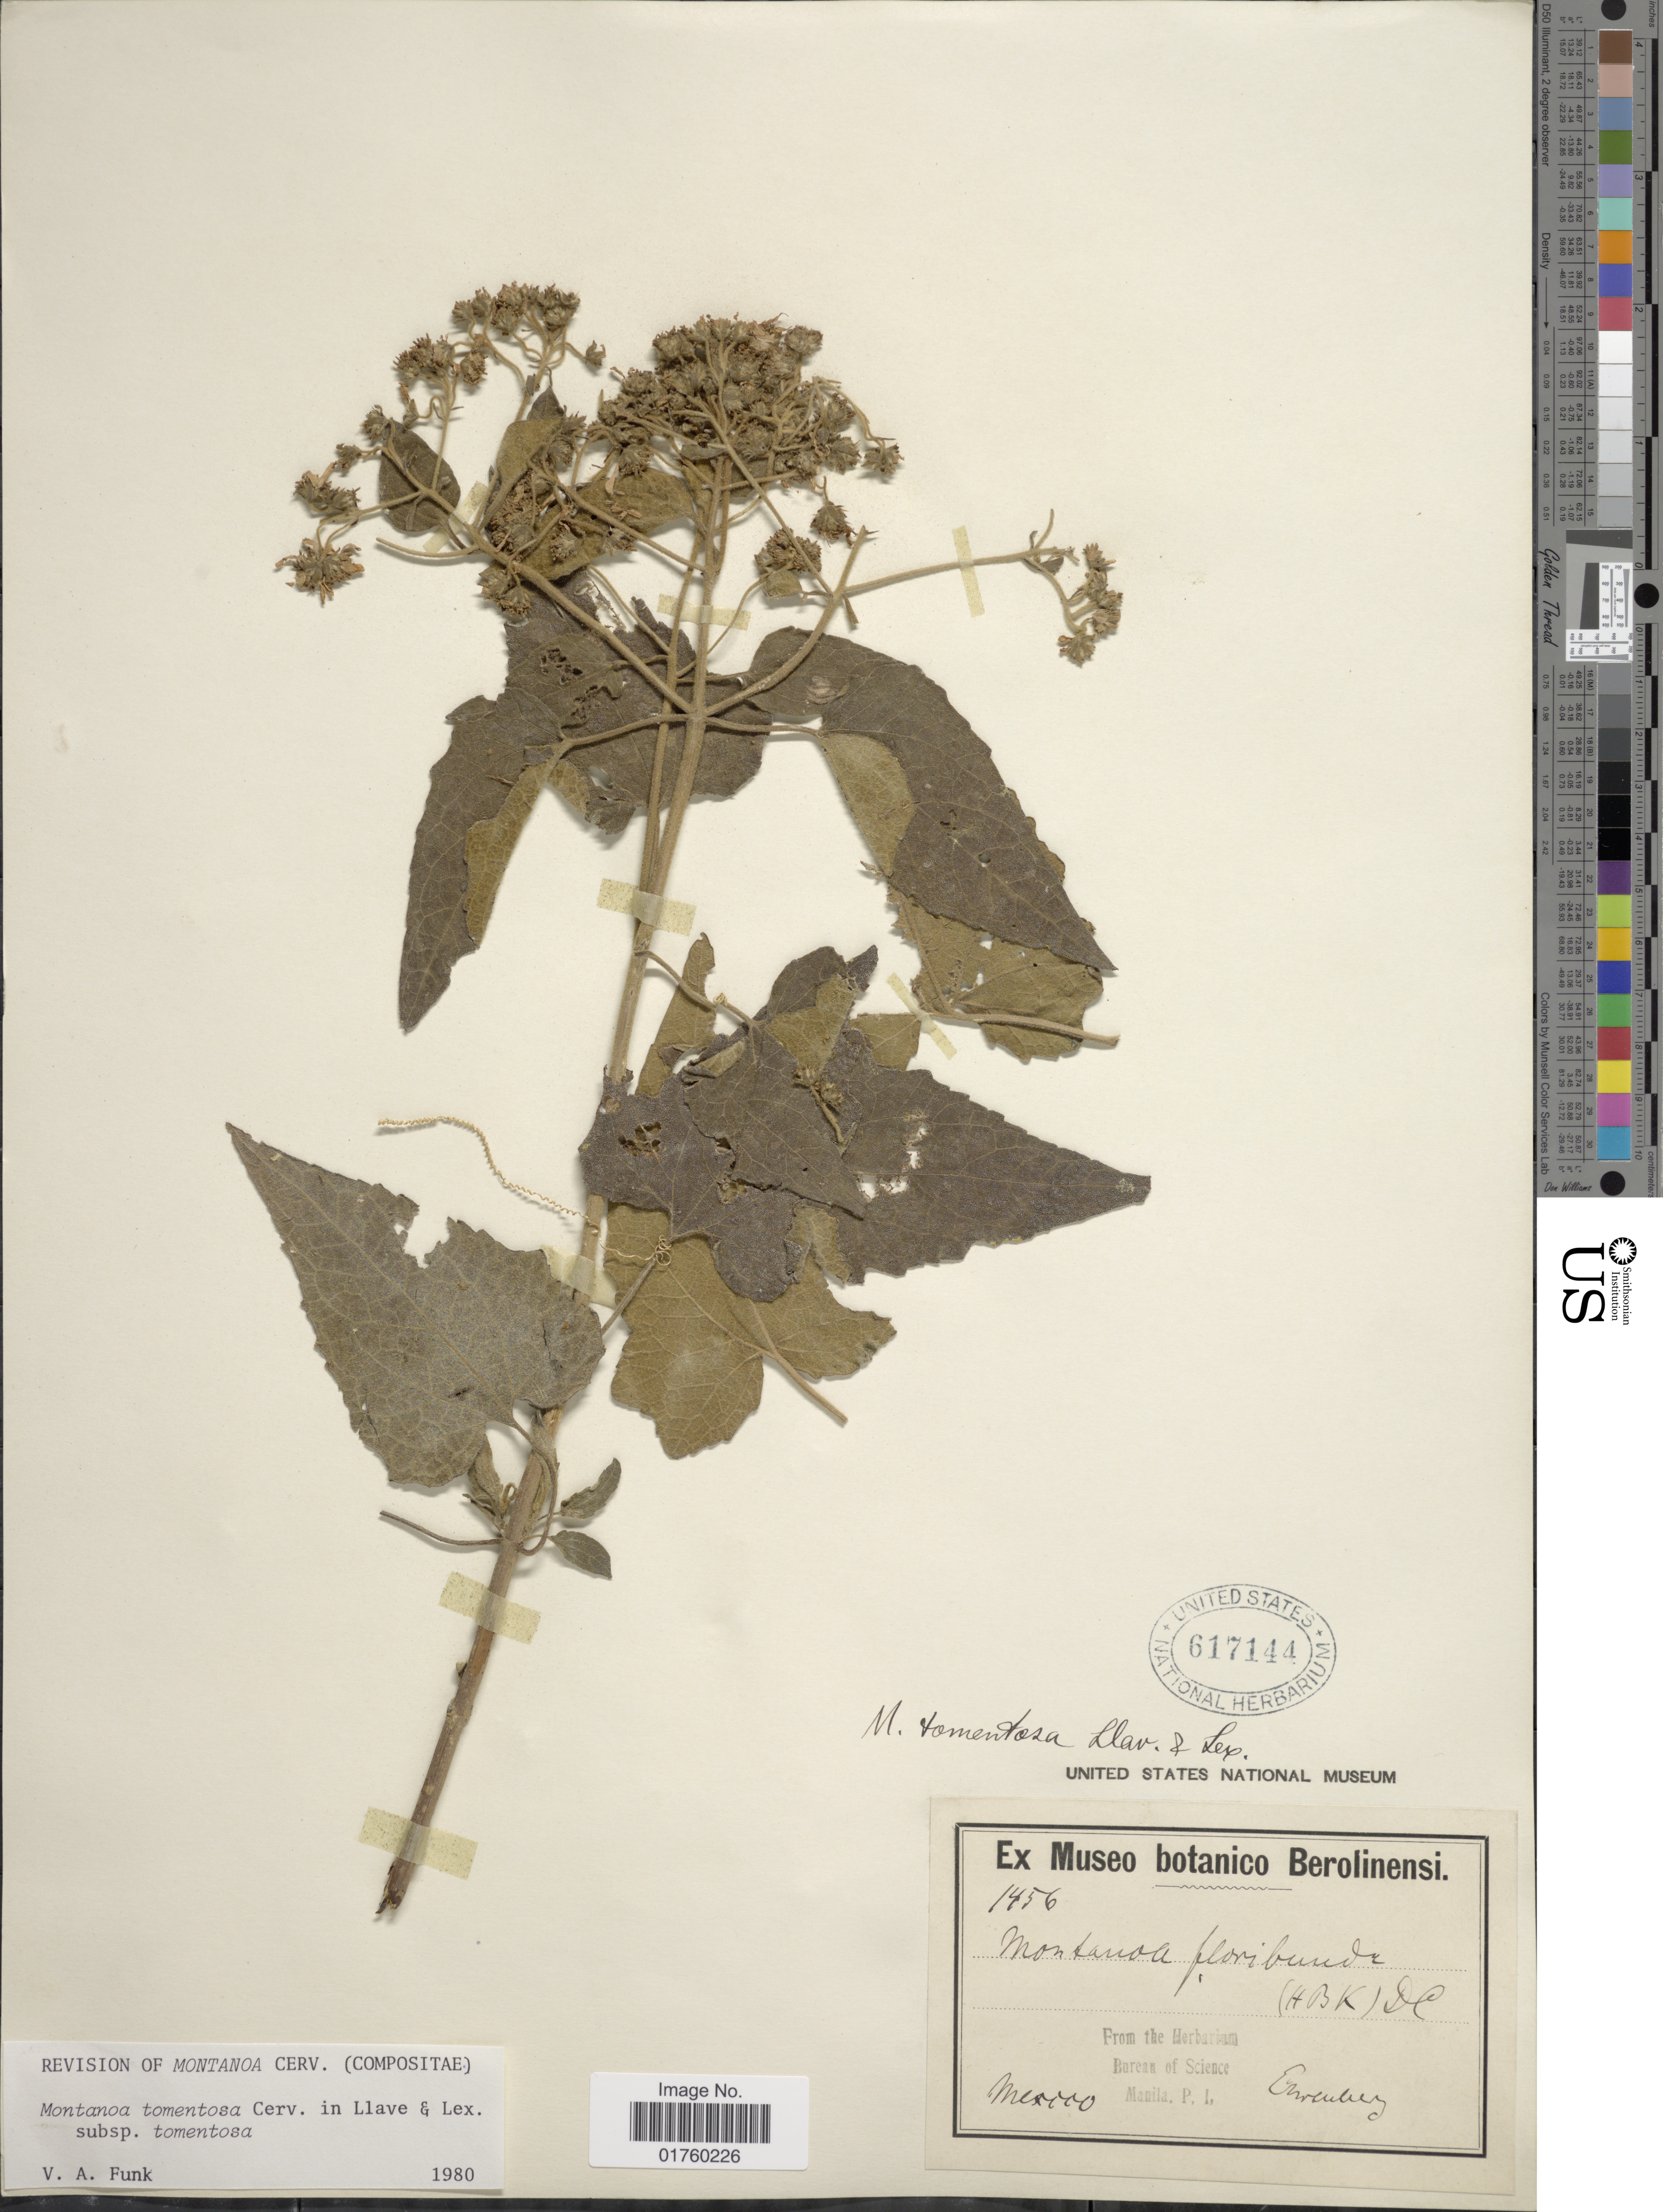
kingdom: Plantae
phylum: Tracheophyta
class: Magnoliopsida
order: Asterales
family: Asteraceae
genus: Montanoa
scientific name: Montanoa tomentosa subsp. tomentosa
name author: Cerv.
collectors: -. Ehrenberg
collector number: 1456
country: Mexico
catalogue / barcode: US 617144